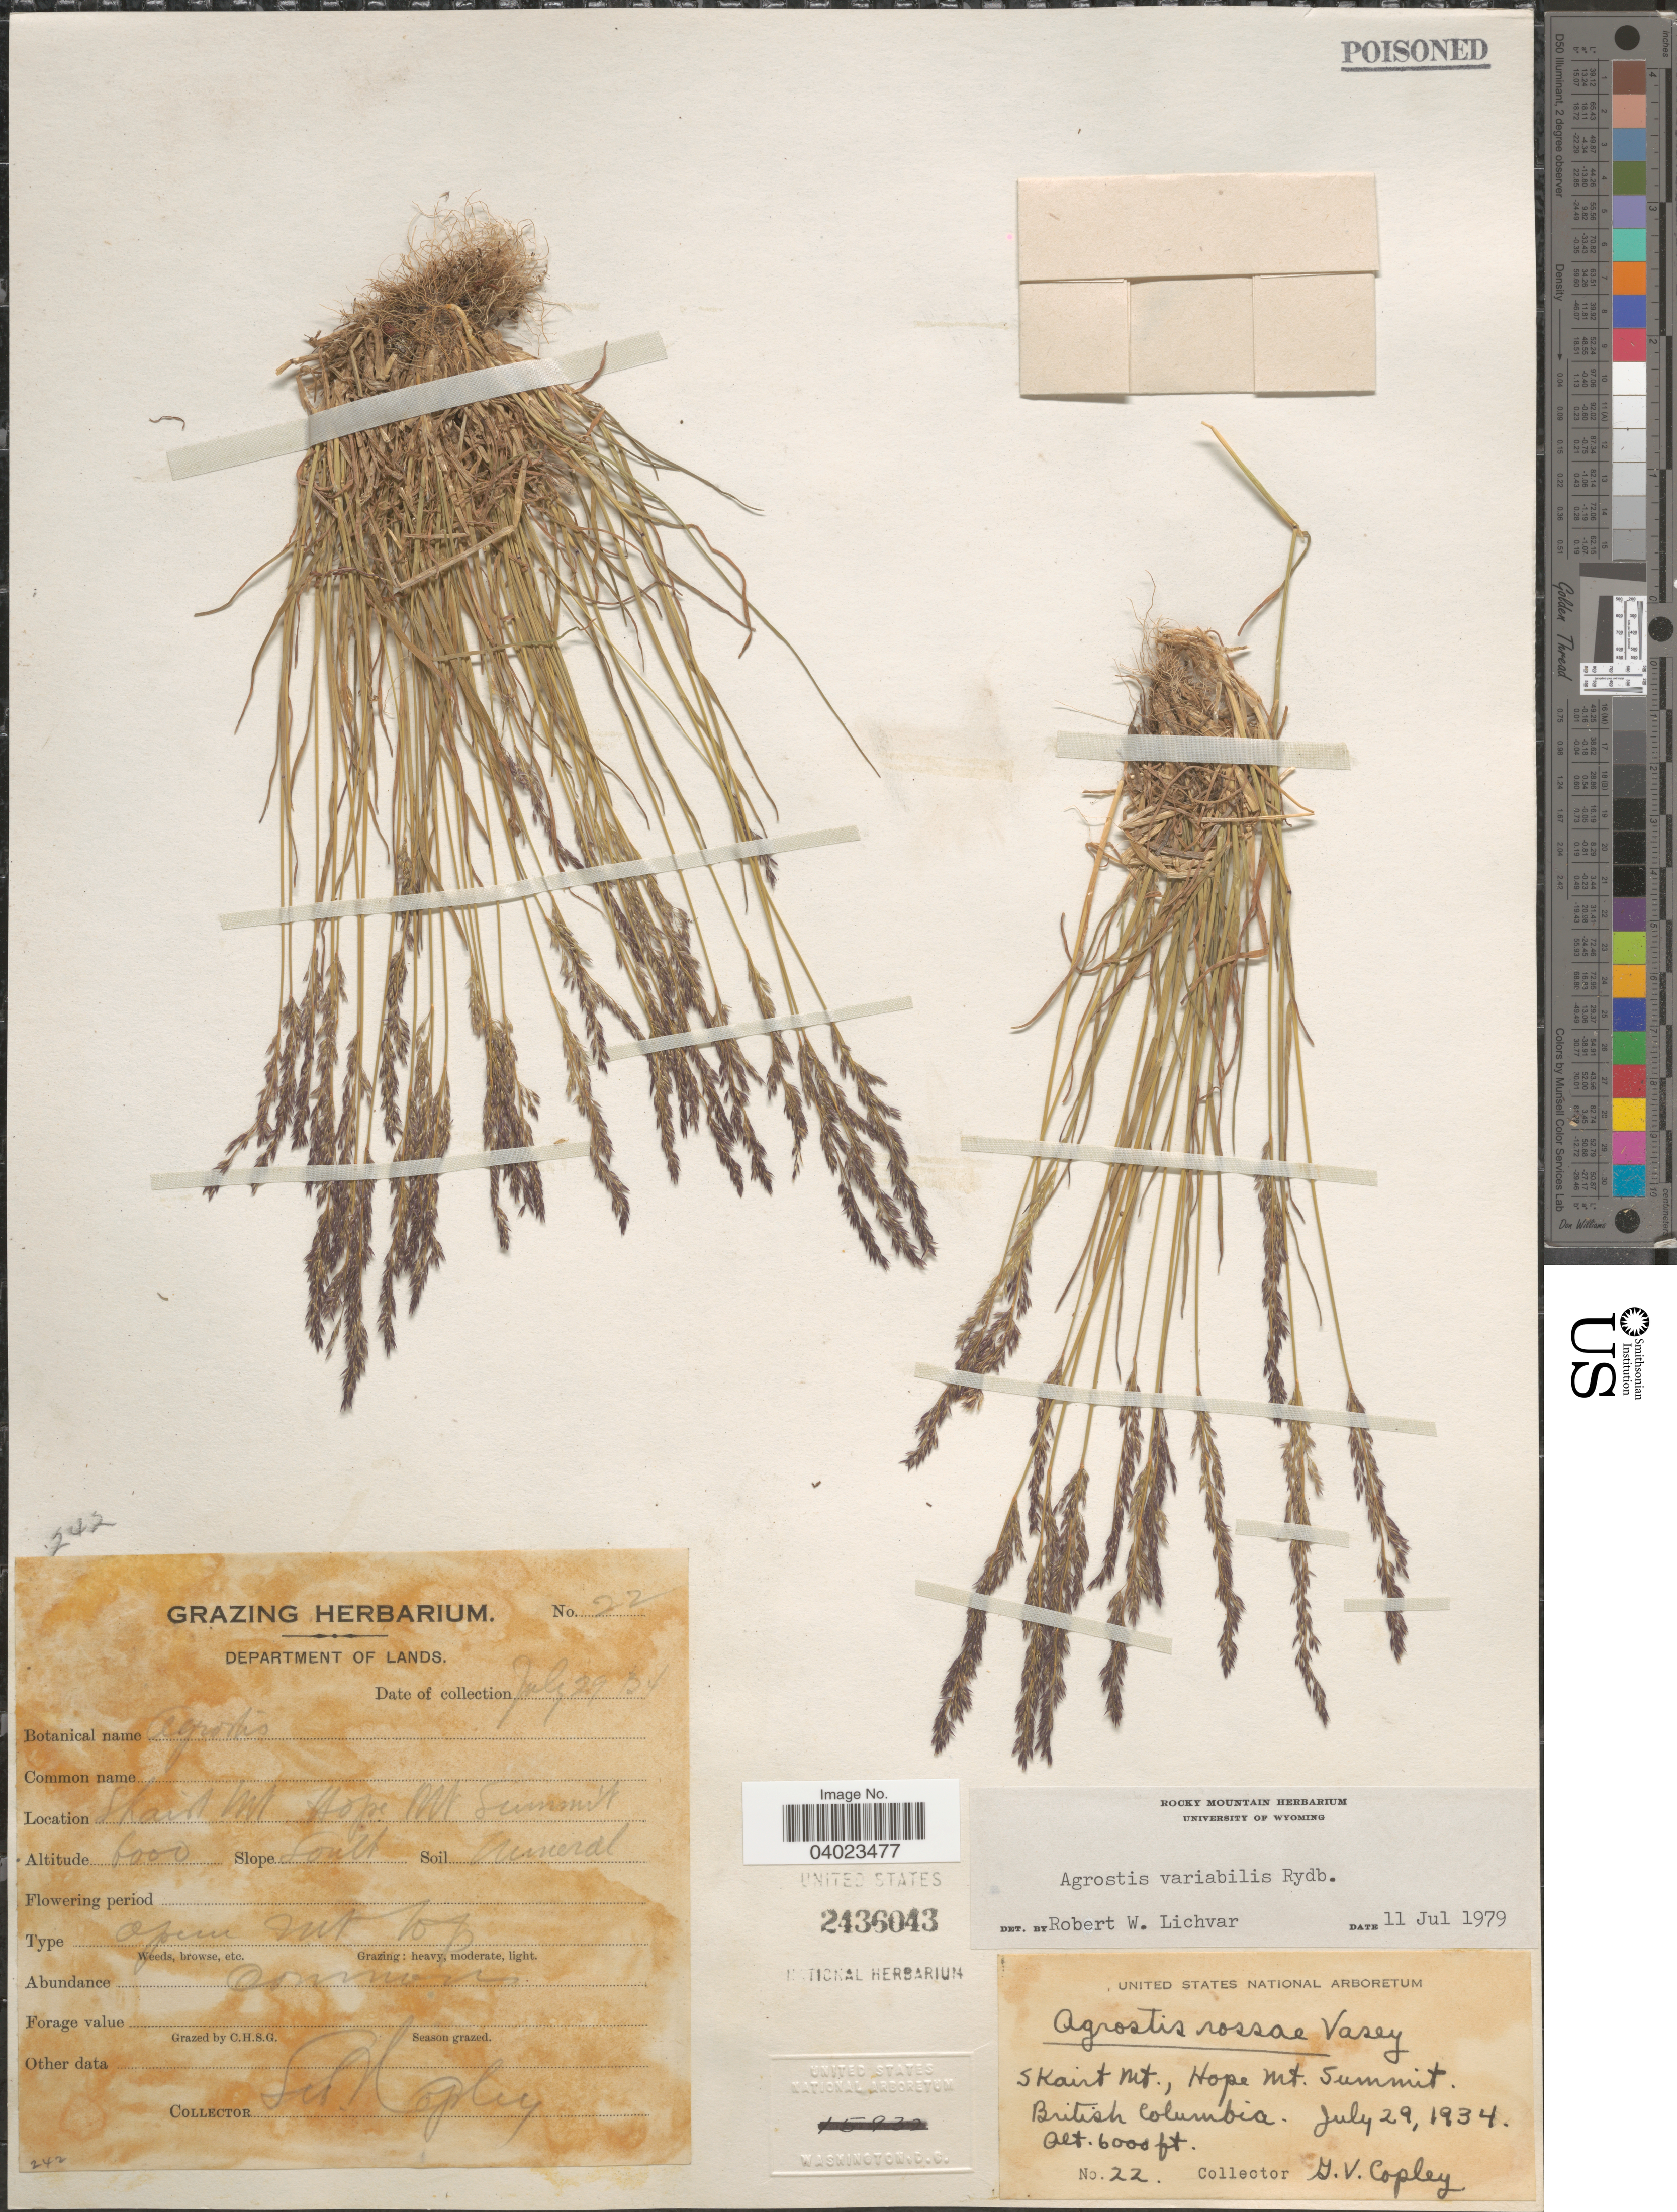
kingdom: Plantae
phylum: Tracheophyta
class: Liliopsida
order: Poales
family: Poaceae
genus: Agrostis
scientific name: Agrostis variabilis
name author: Rydb.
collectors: G. Copley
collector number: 22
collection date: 1934-07-29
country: Canada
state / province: British Columbia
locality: Skairt Mt., Hope Mt. Summit. Slope South.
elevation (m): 1829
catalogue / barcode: US 2436043